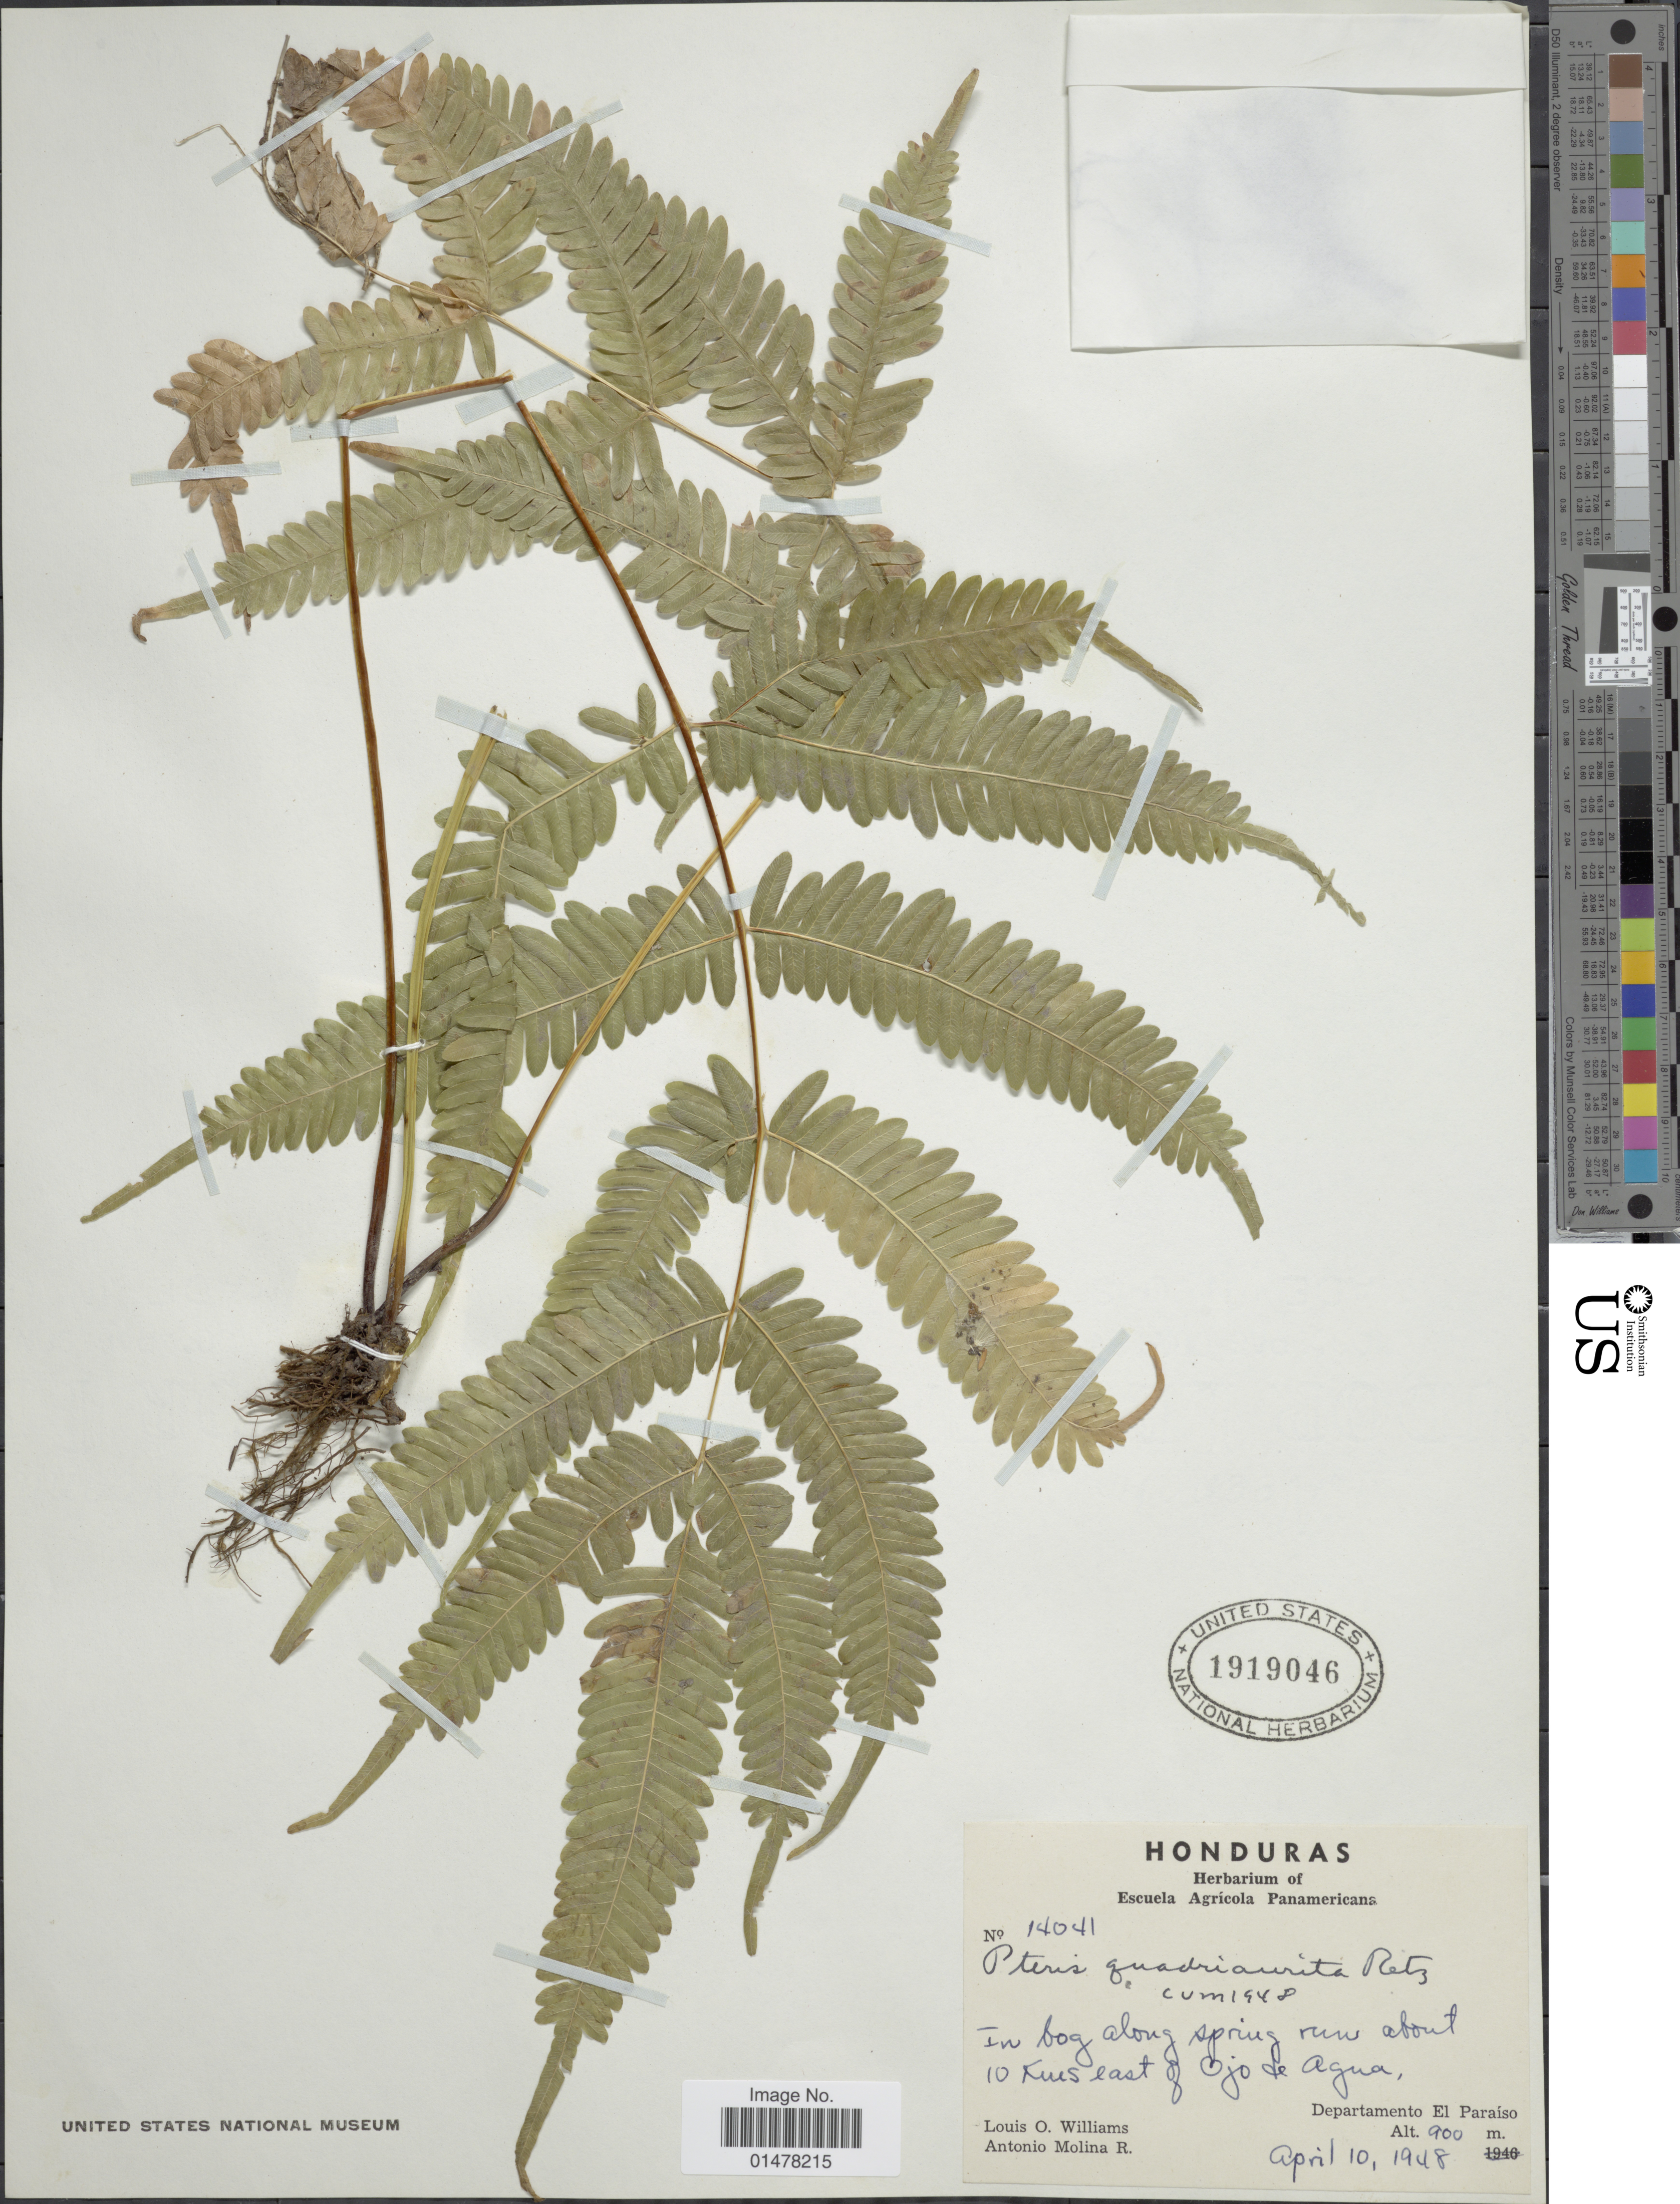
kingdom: Plantae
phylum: Tracheophyta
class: Polypodiopsida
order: Polypodiales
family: Pteridaceae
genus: Pteris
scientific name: Pteris quadriaurita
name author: Retz.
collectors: L. O. Williams & A. Molina R.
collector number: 14041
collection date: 1948-04-10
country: Honduras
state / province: El Paraíso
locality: Honduras, in bog along spring run about 10kms east of Ojo de Agua, Departamento El Paraiso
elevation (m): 900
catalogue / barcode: US 1919046